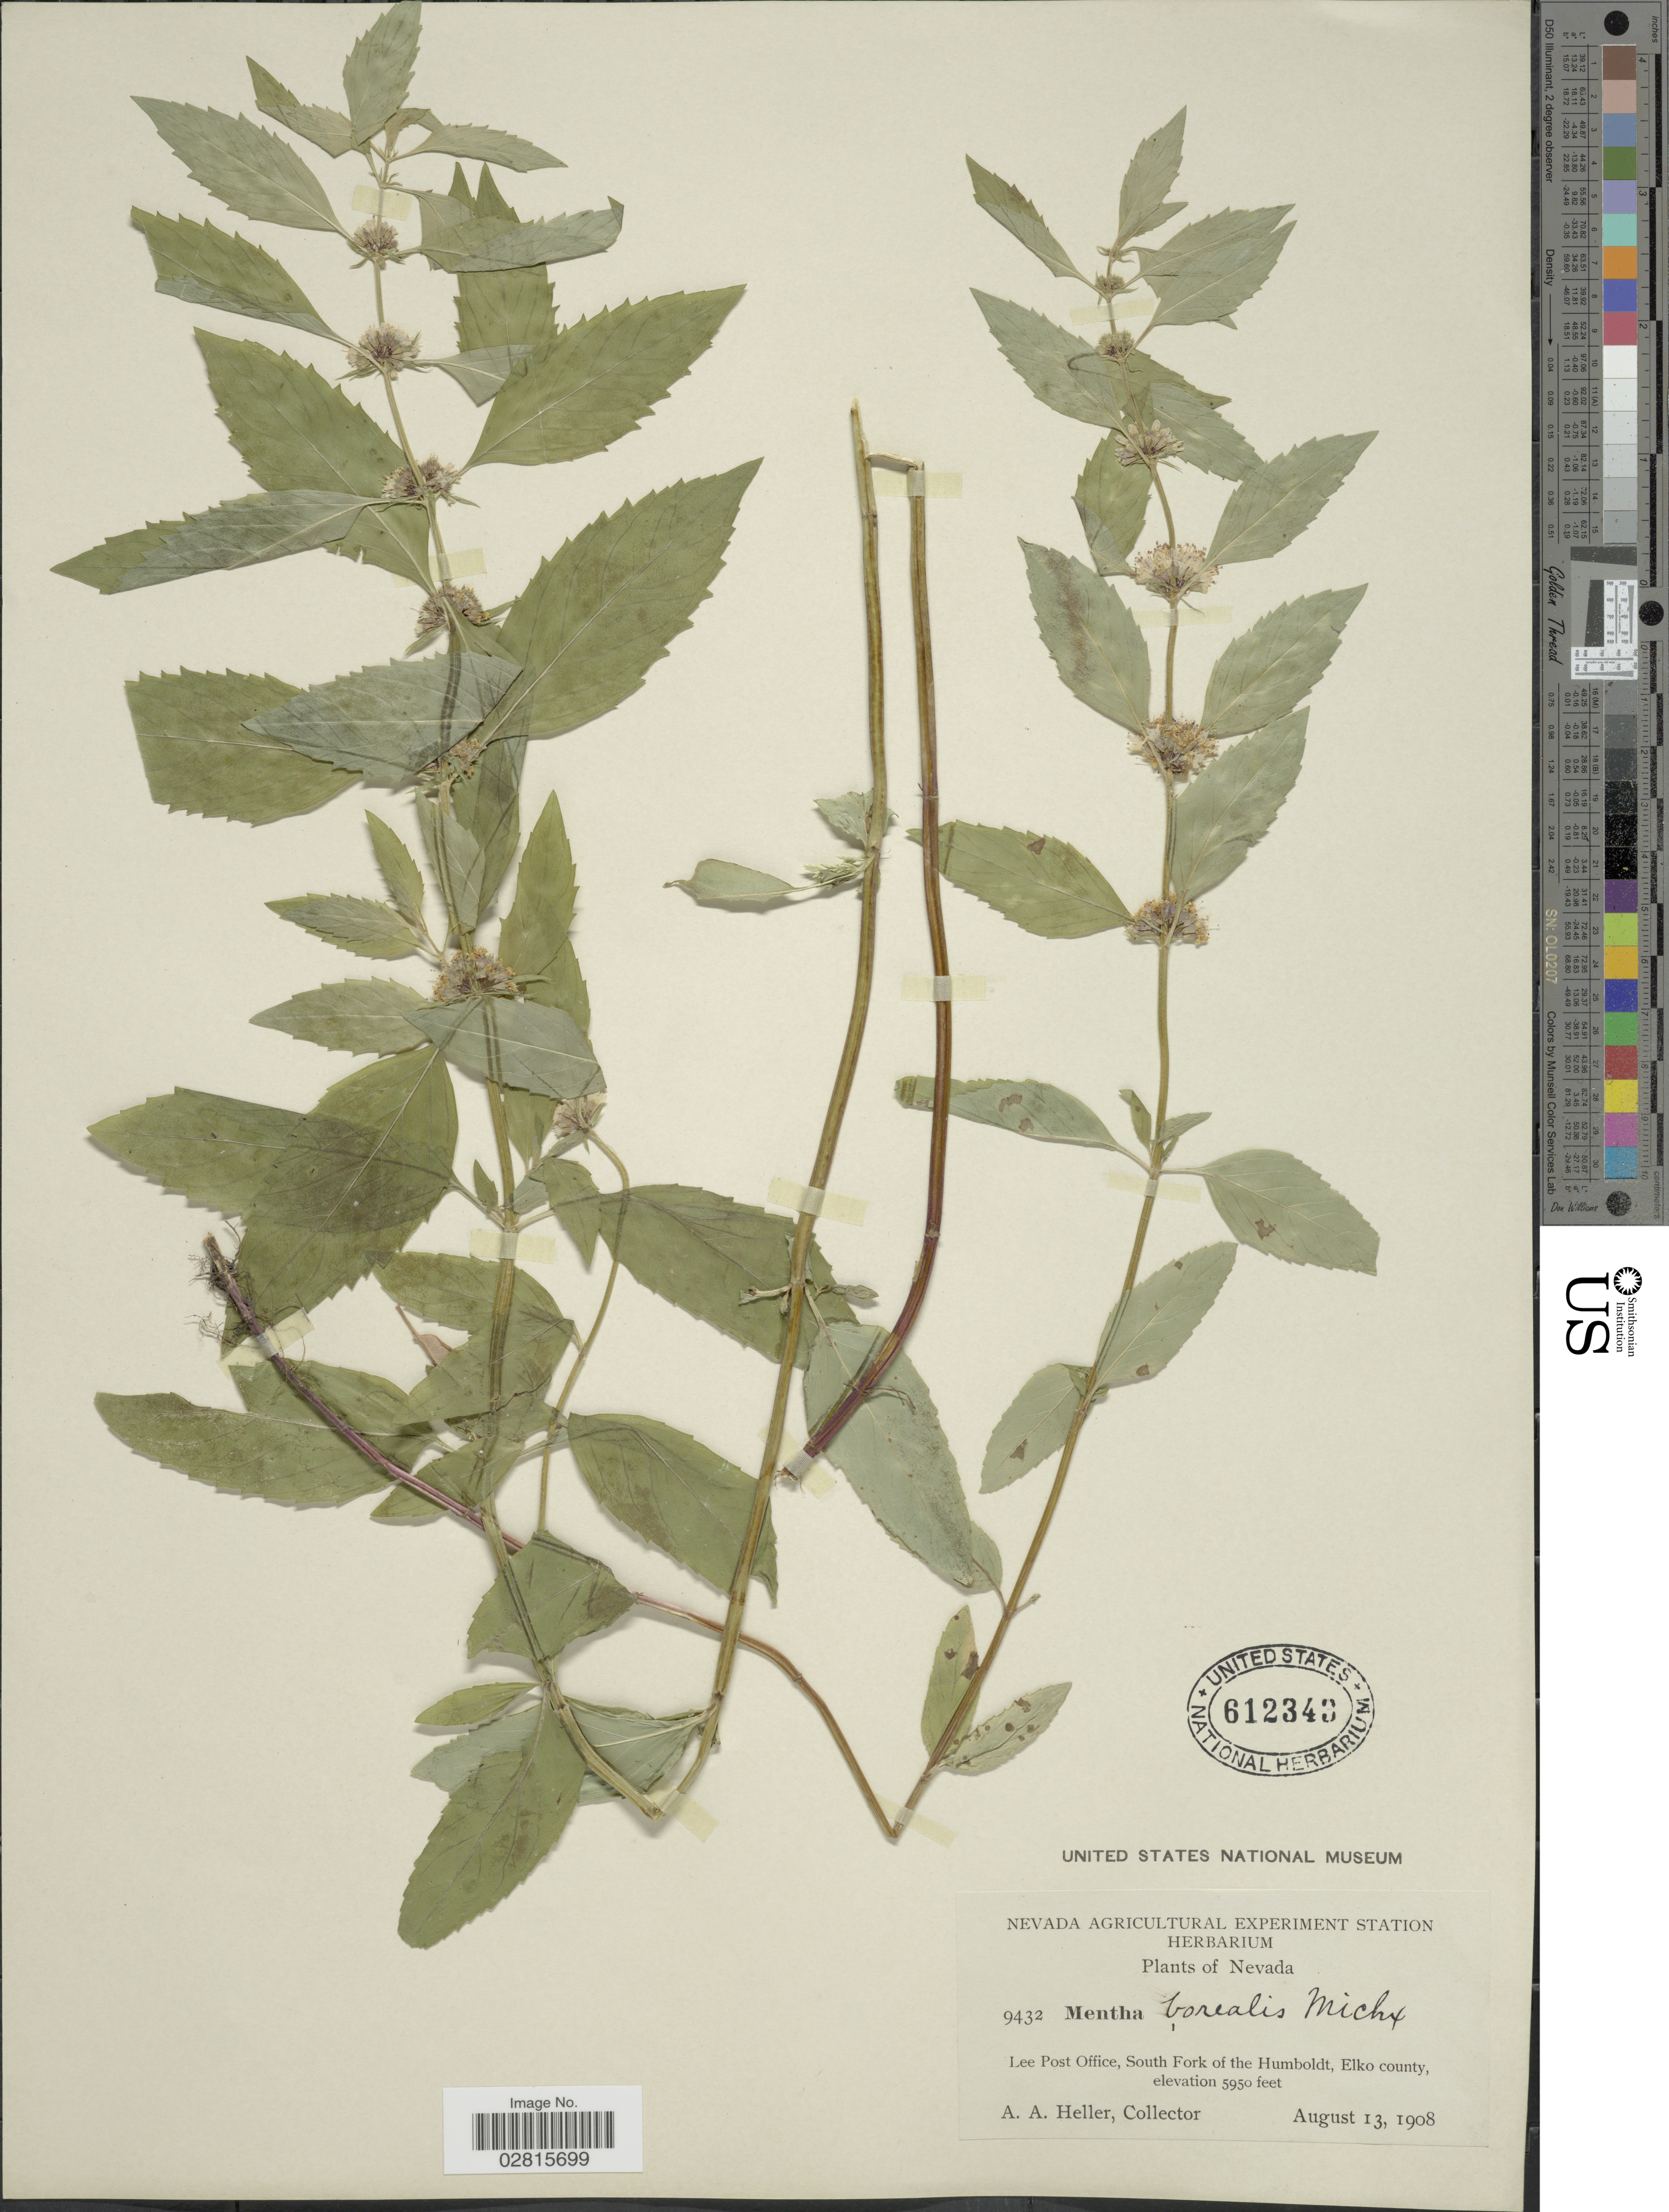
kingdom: Plantae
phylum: Tracheophyta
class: Magnoliopsida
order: Lamiales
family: Lamiaceae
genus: Mentha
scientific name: Mentha penardii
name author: (Briq.) Rydb.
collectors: A. A. Heller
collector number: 9432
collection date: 1908-08-13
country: United States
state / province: Nevada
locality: Lee Post Office, South Fork of the Humboldt, Elko county.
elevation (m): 1814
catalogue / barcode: US 612343